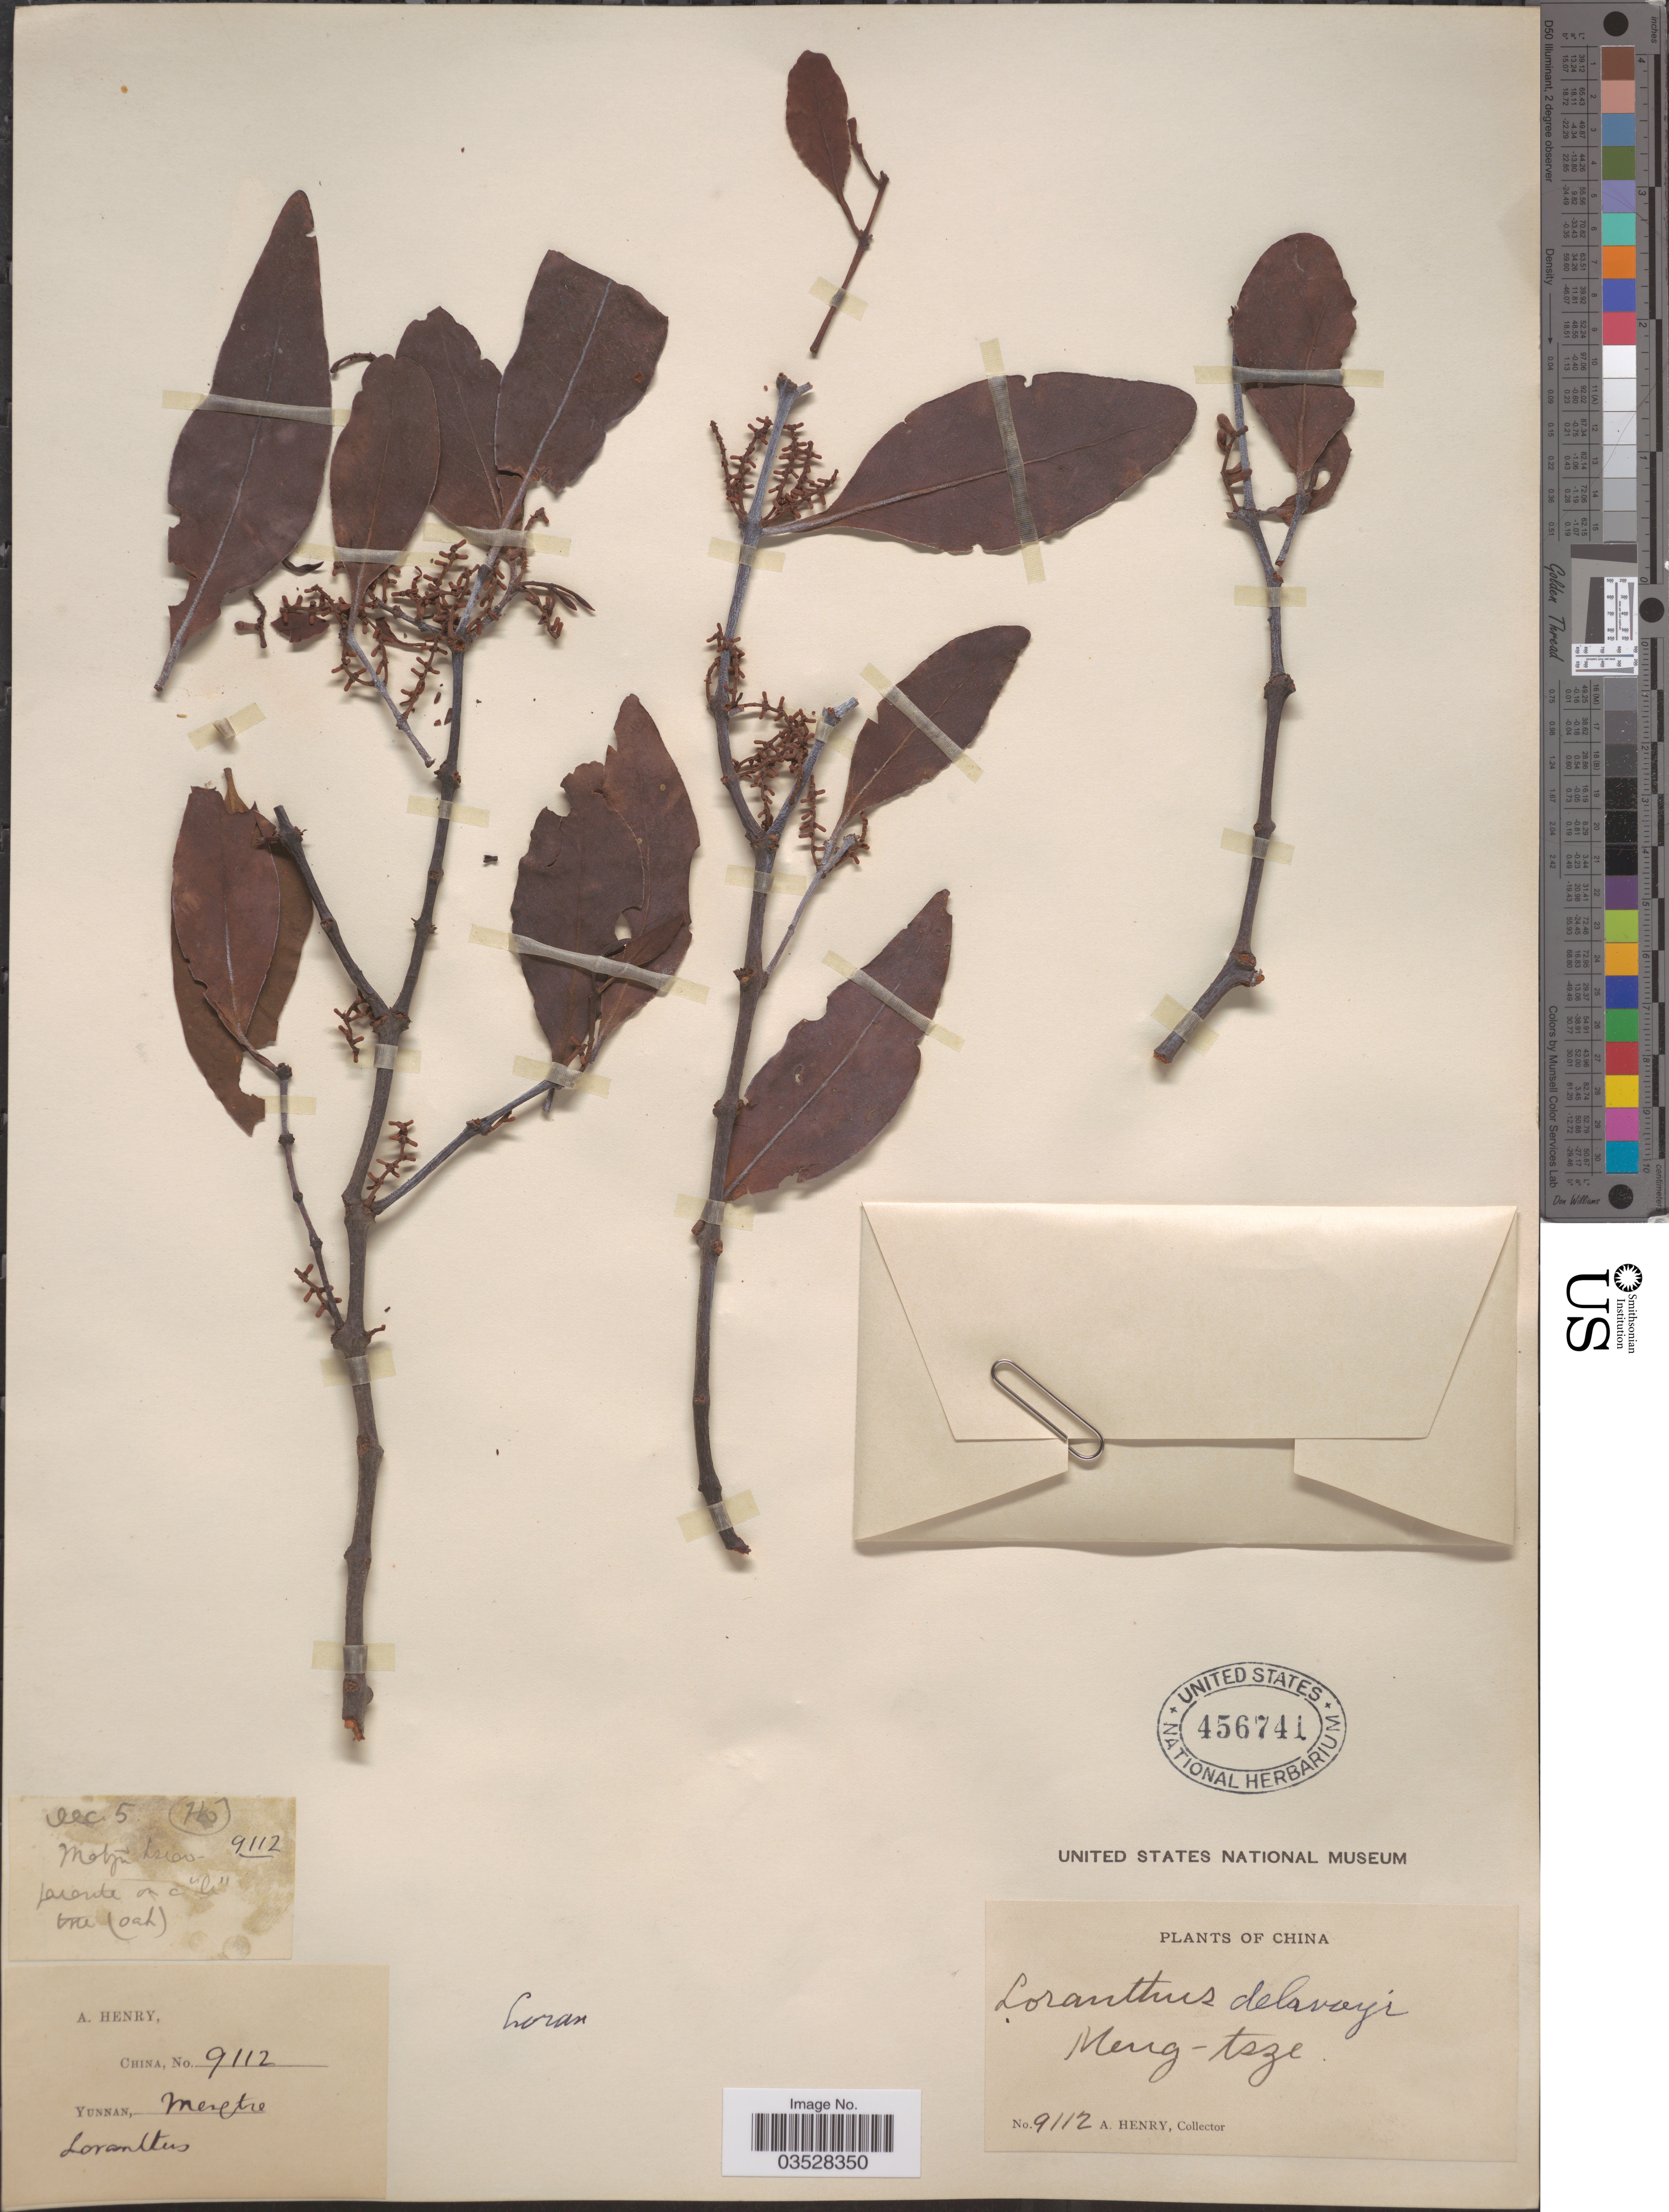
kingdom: Plantae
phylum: Tracheophyta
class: Magnoliopsida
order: Santalales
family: Loranthaceae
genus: Loranthus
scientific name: Loranthus delavayi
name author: Tiegh.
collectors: A. Henry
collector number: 9112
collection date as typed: Transcribed d/m/y: /12/5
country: China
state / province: Yunnan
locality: Meng-tsze.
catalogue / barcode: US 456741